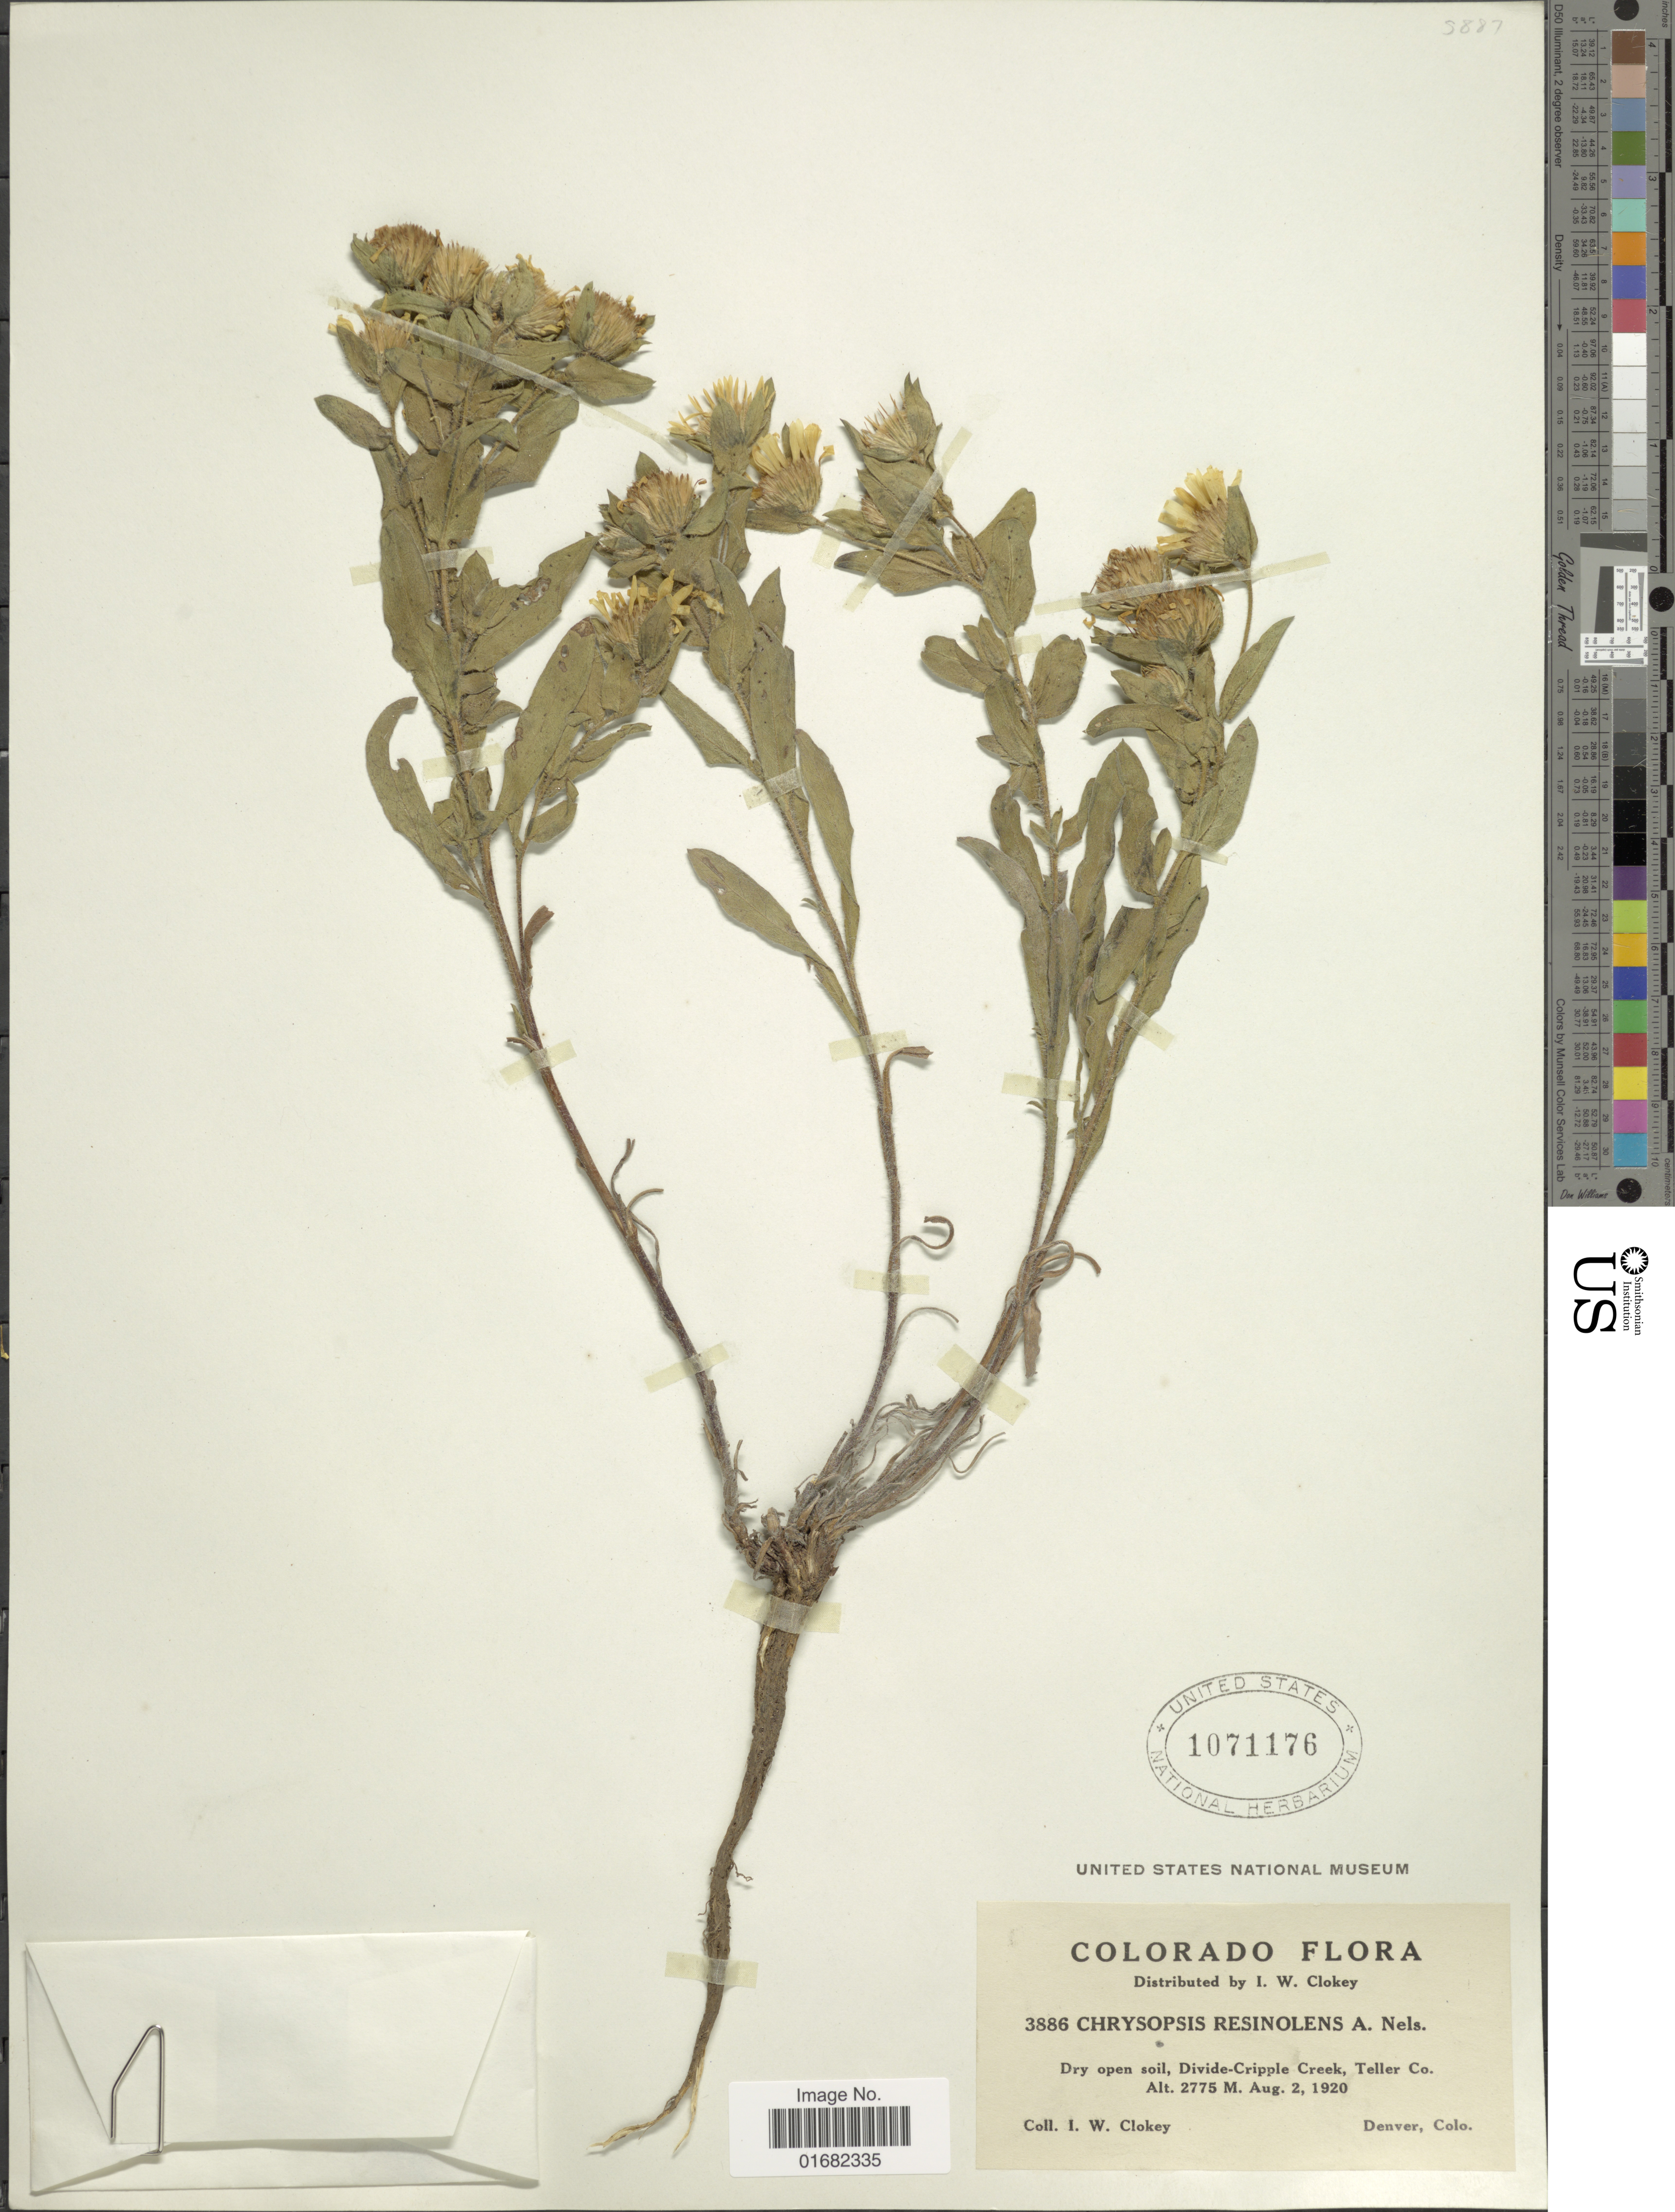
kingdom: Plantae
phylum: Tracheophyta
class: Magnoliopsida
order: Asterales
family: Asteraceae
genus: Heterotheca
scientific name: Heterotheca fulcrata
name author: (Greene) Shinners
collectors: I. W. Clokey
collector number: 3886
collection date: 1920-08-02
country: United States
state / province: Colorado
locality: Divide-Cripple Creek, Teller Co.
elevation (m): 2775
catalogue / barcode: US 1071176